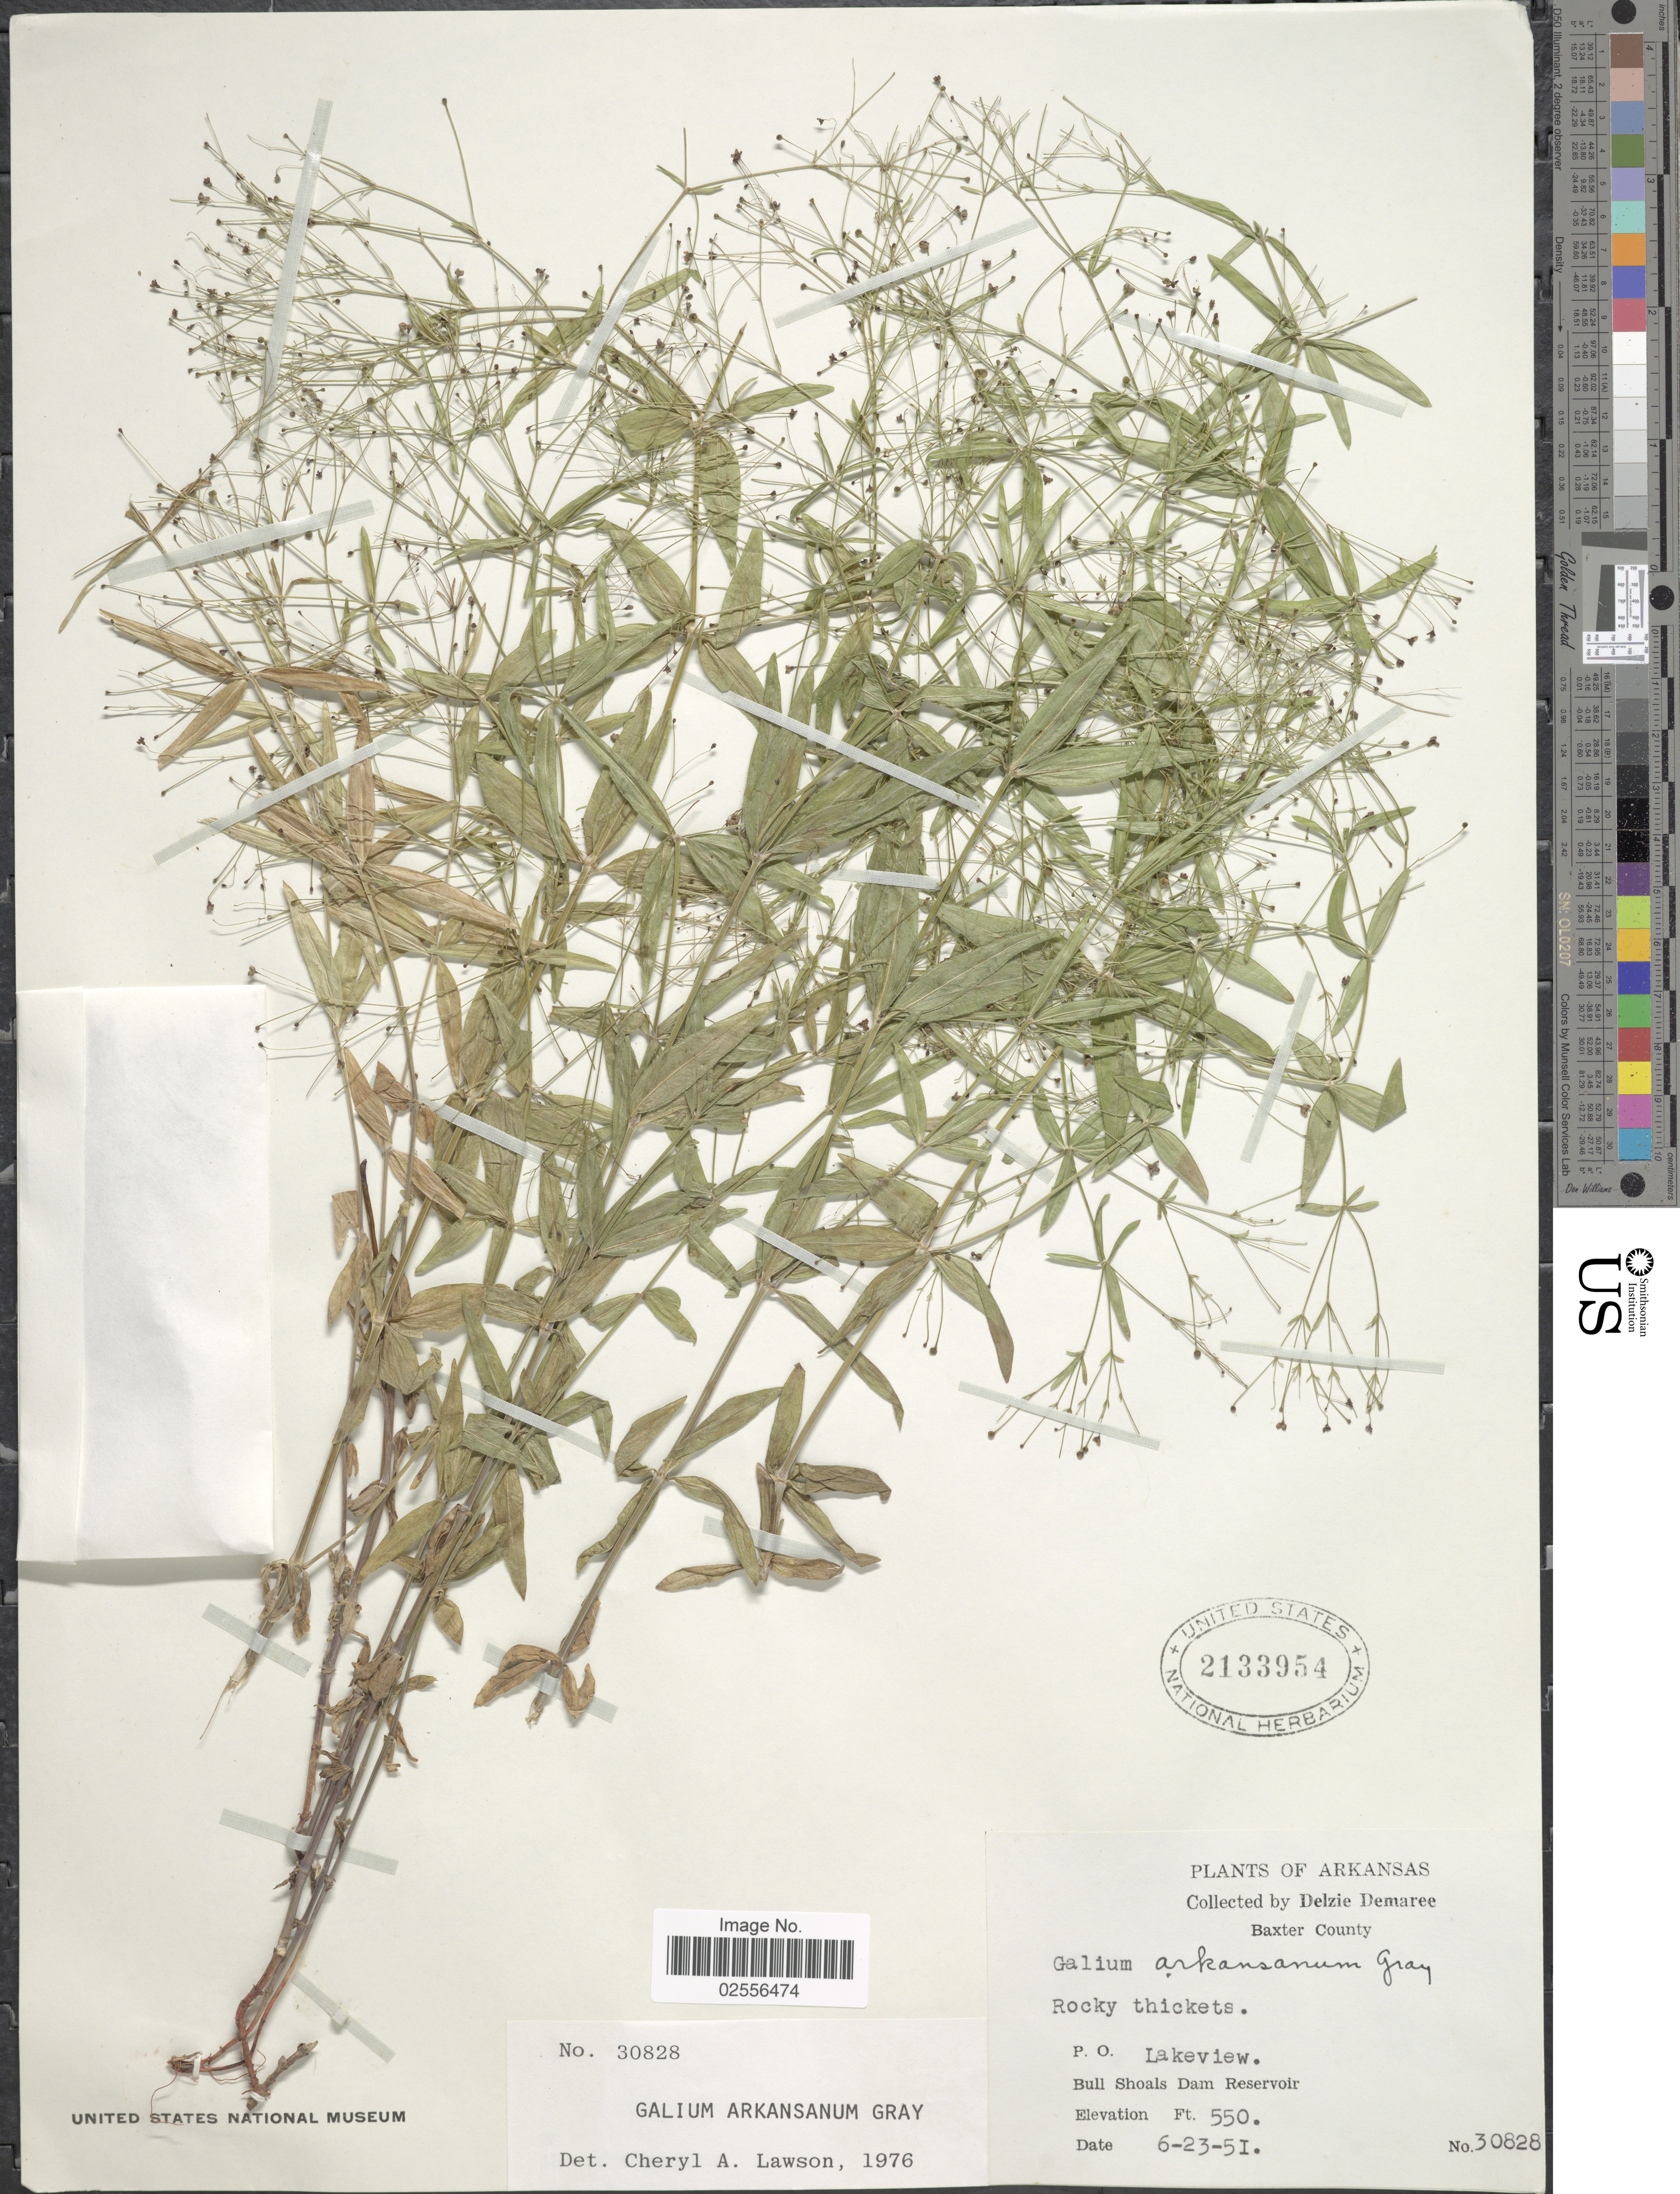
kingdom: Plantae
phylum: Tracheophyta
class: Magnoliopsida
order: Gentianales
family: Rubiaceae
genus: Galium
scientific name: Galium arkansanum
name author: A. Gray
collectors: D. Demaree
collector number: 30828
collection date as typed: Transcribed d/m/y: 23/6/51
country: United States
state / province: Arkansas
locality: Baxter County, Rocky thickets, P.O. Lakeview, Bull Shoals Dam Reservoir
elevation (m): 168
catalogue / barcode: US 2133954